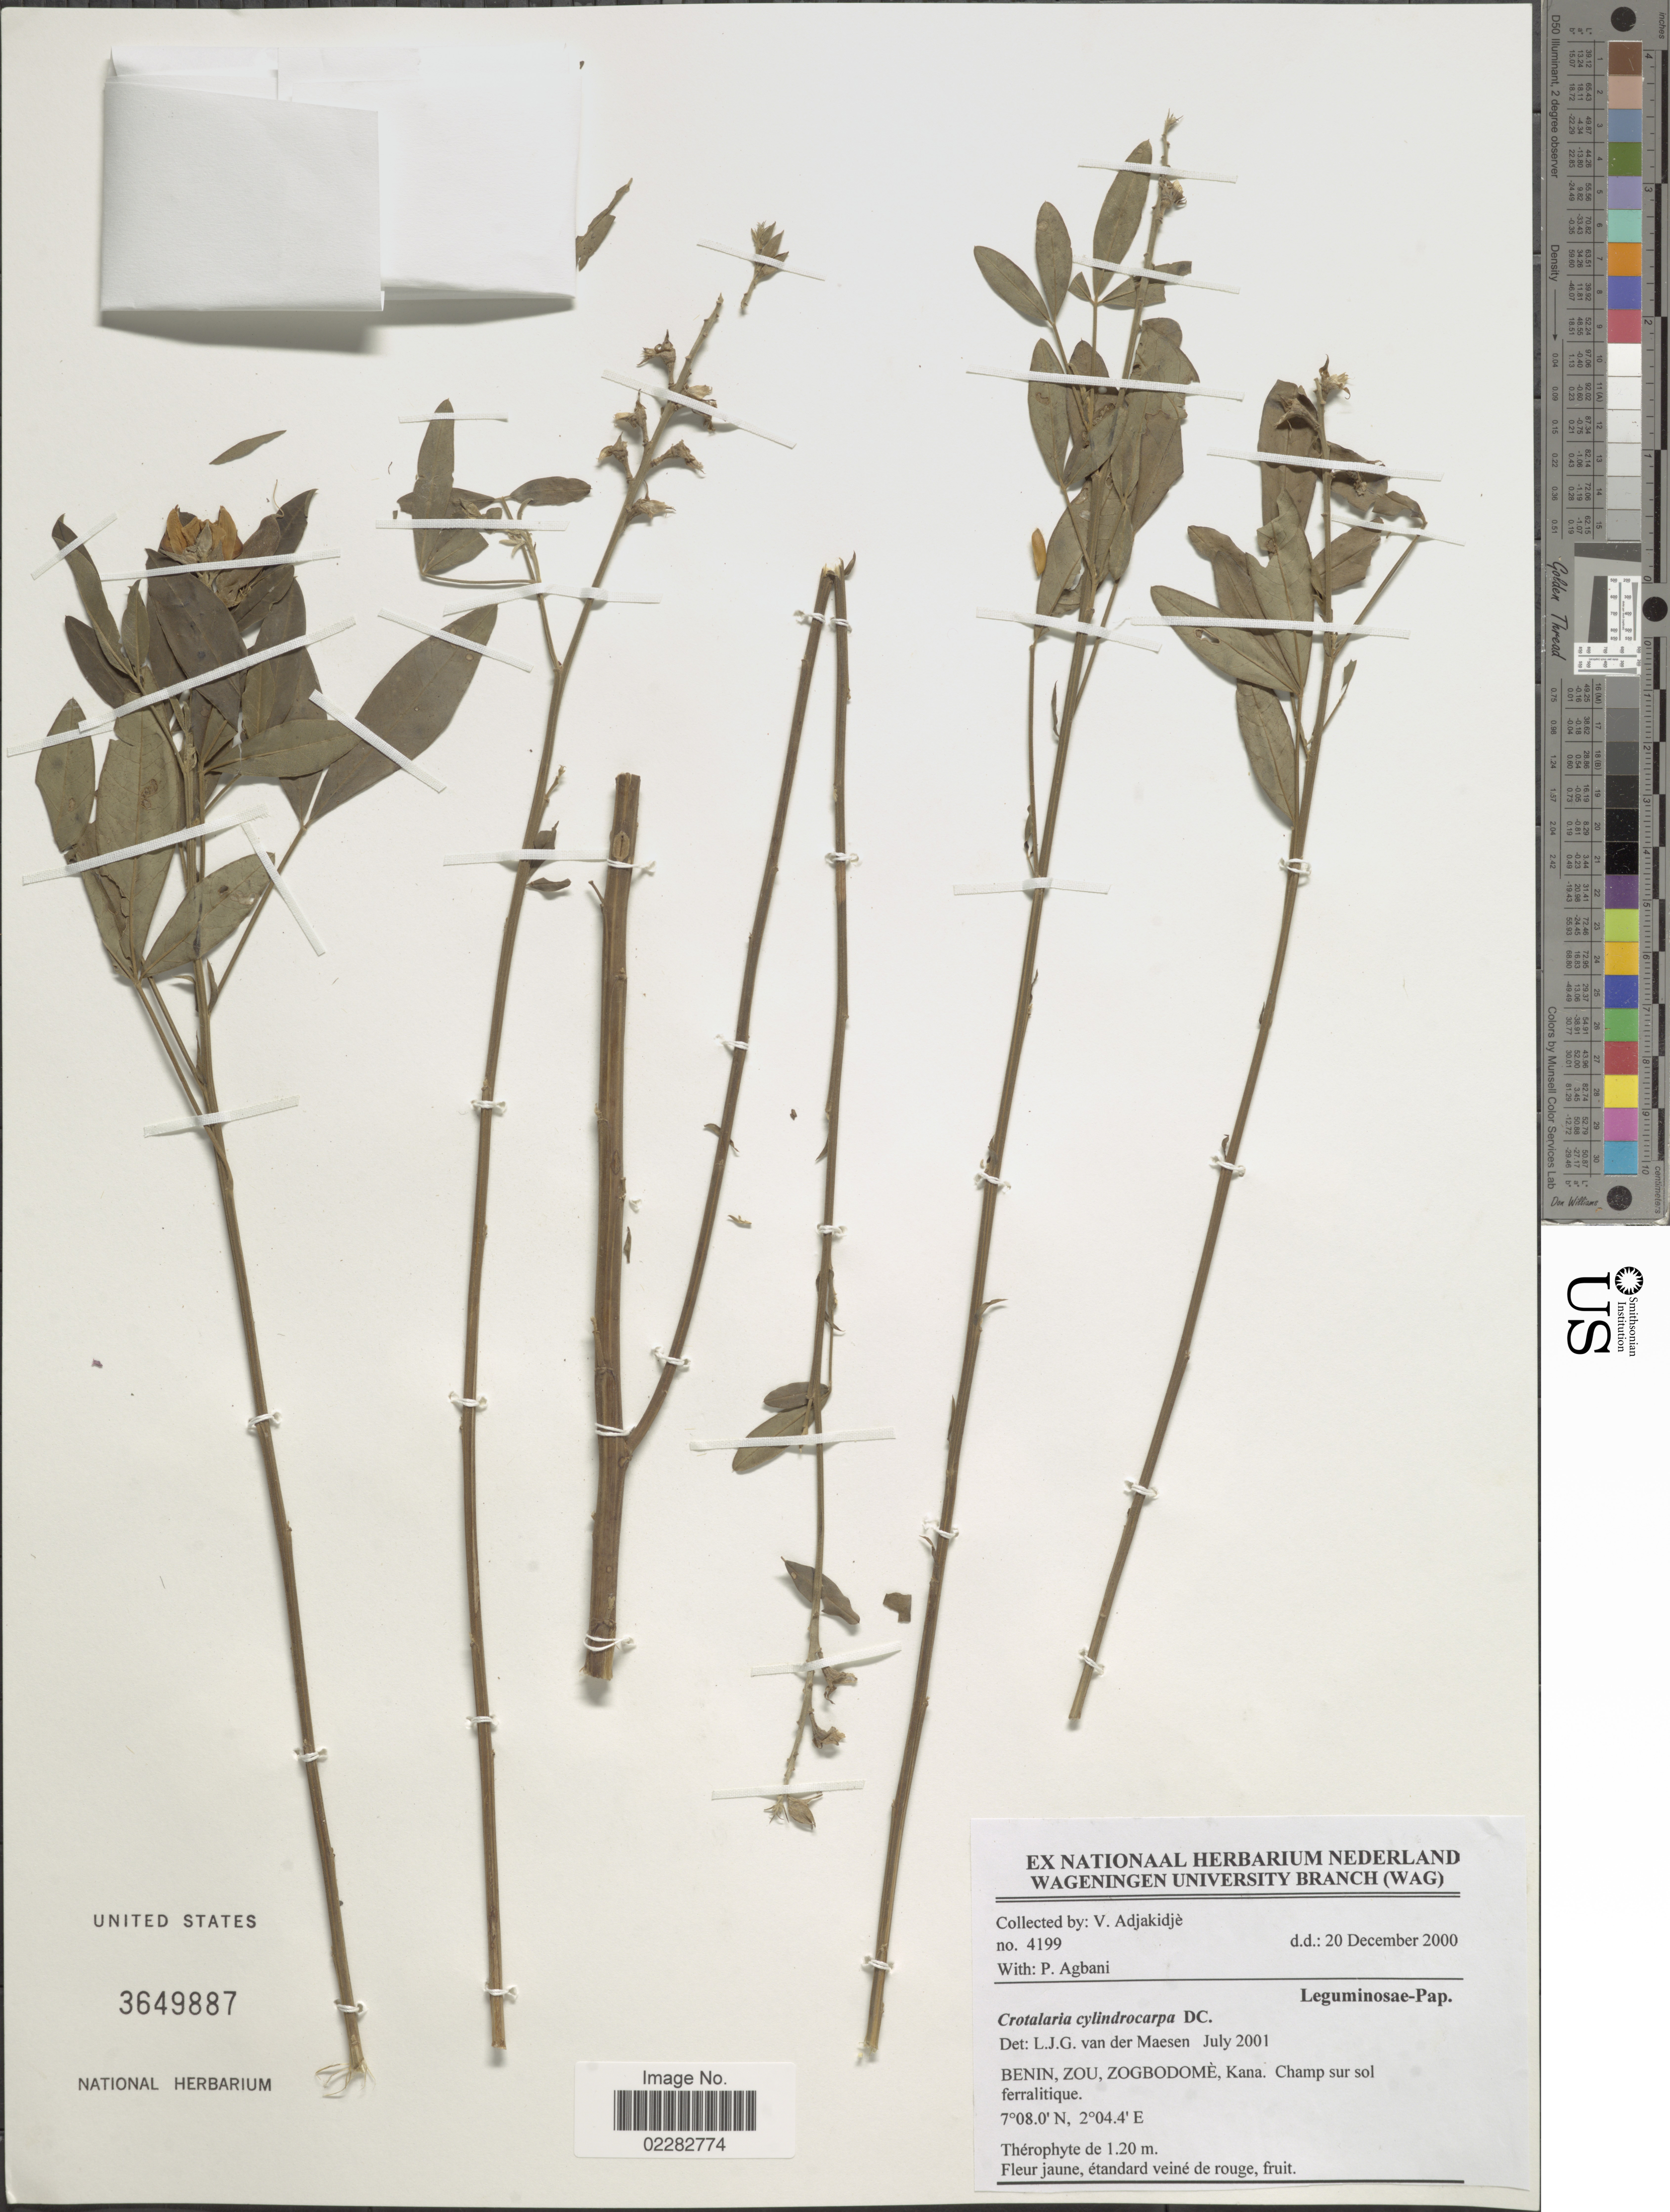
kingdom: Plantae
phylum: Tracheophyta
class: Magnoliopsida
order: Fabales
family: Fabaceae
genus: Crotalaria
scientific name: Crotalaria cylindrocarpa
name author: DC.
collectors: V. Adjakidjè & P. Agbani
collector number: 4199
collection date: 2000-12-20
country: Benin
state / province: Zou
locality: Zogbodome, Kana, Champ sur sol ferralitique.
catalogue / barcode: US 3649887